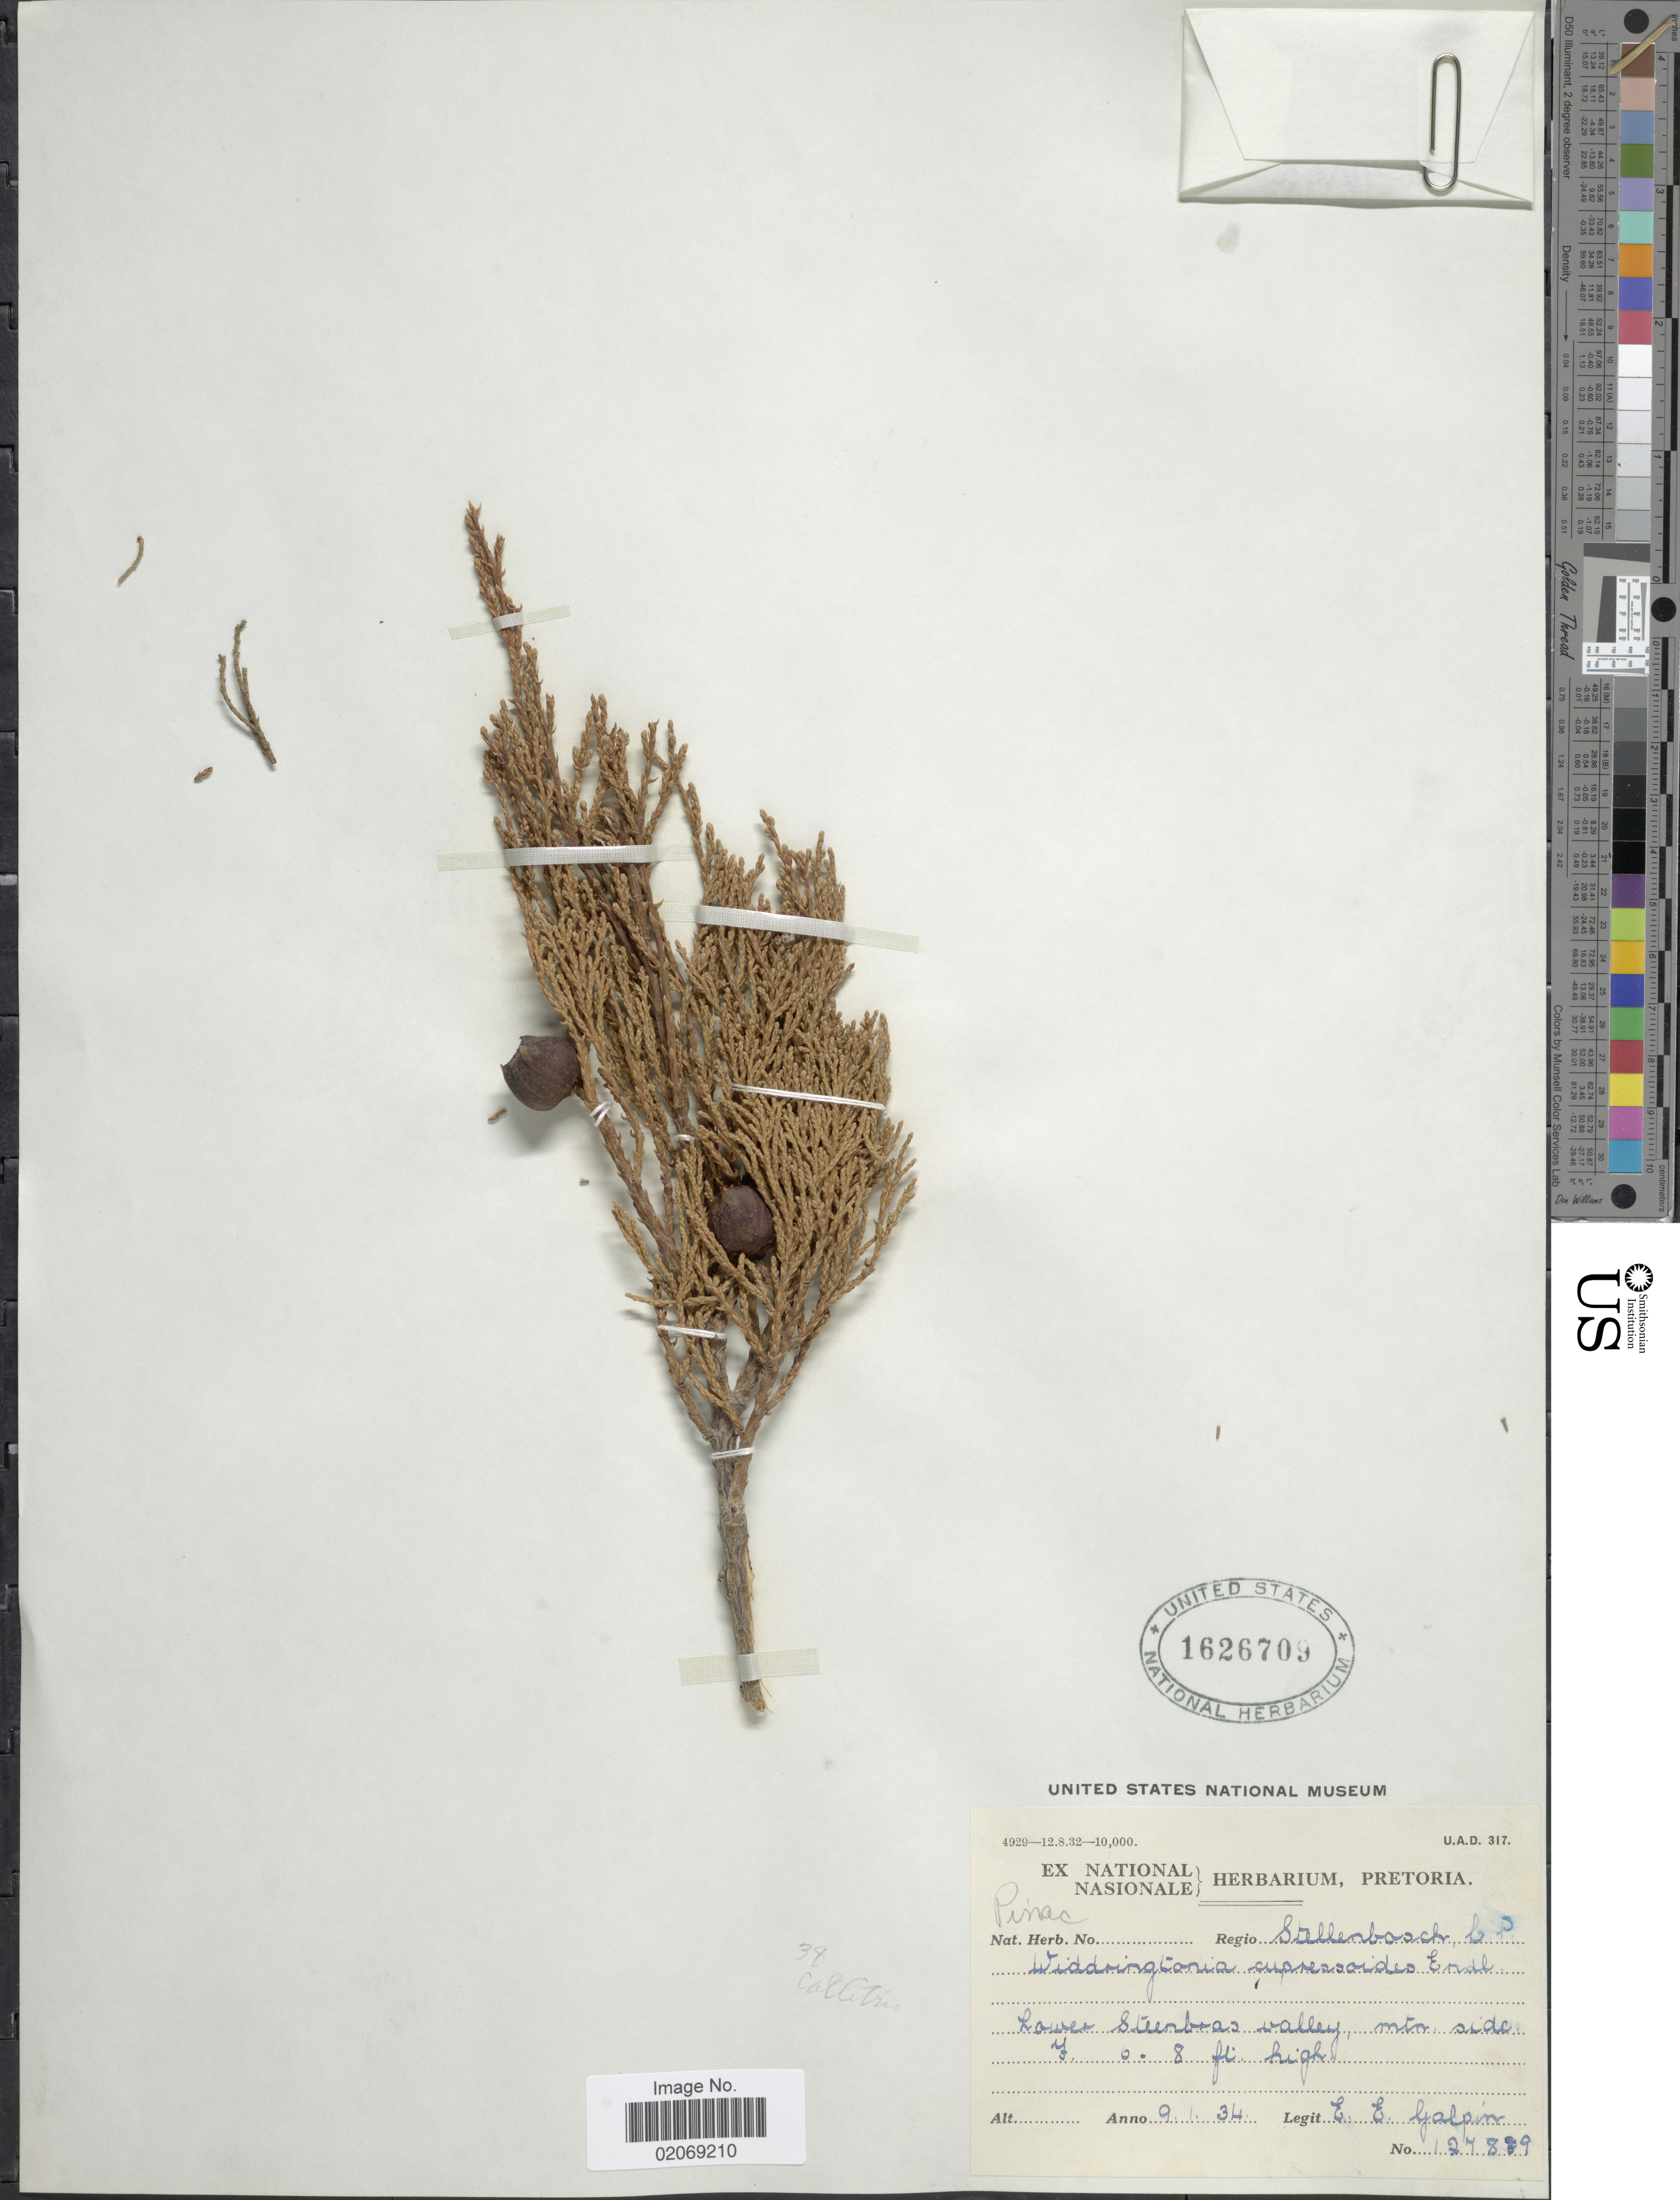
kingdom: Plantae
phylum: Tracheophyta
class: Pinopsida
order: Pinales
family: Cupressaceae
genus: Widdringtonia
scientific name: Widdringtonia nodiflora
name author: (L.) Powrie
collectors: E. Galpin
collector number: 12789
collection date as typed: Transcribed d/m/y: 9/1/34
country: South Africa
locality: Lower Steenbras valley, mtn. side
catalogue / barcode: US 1626709